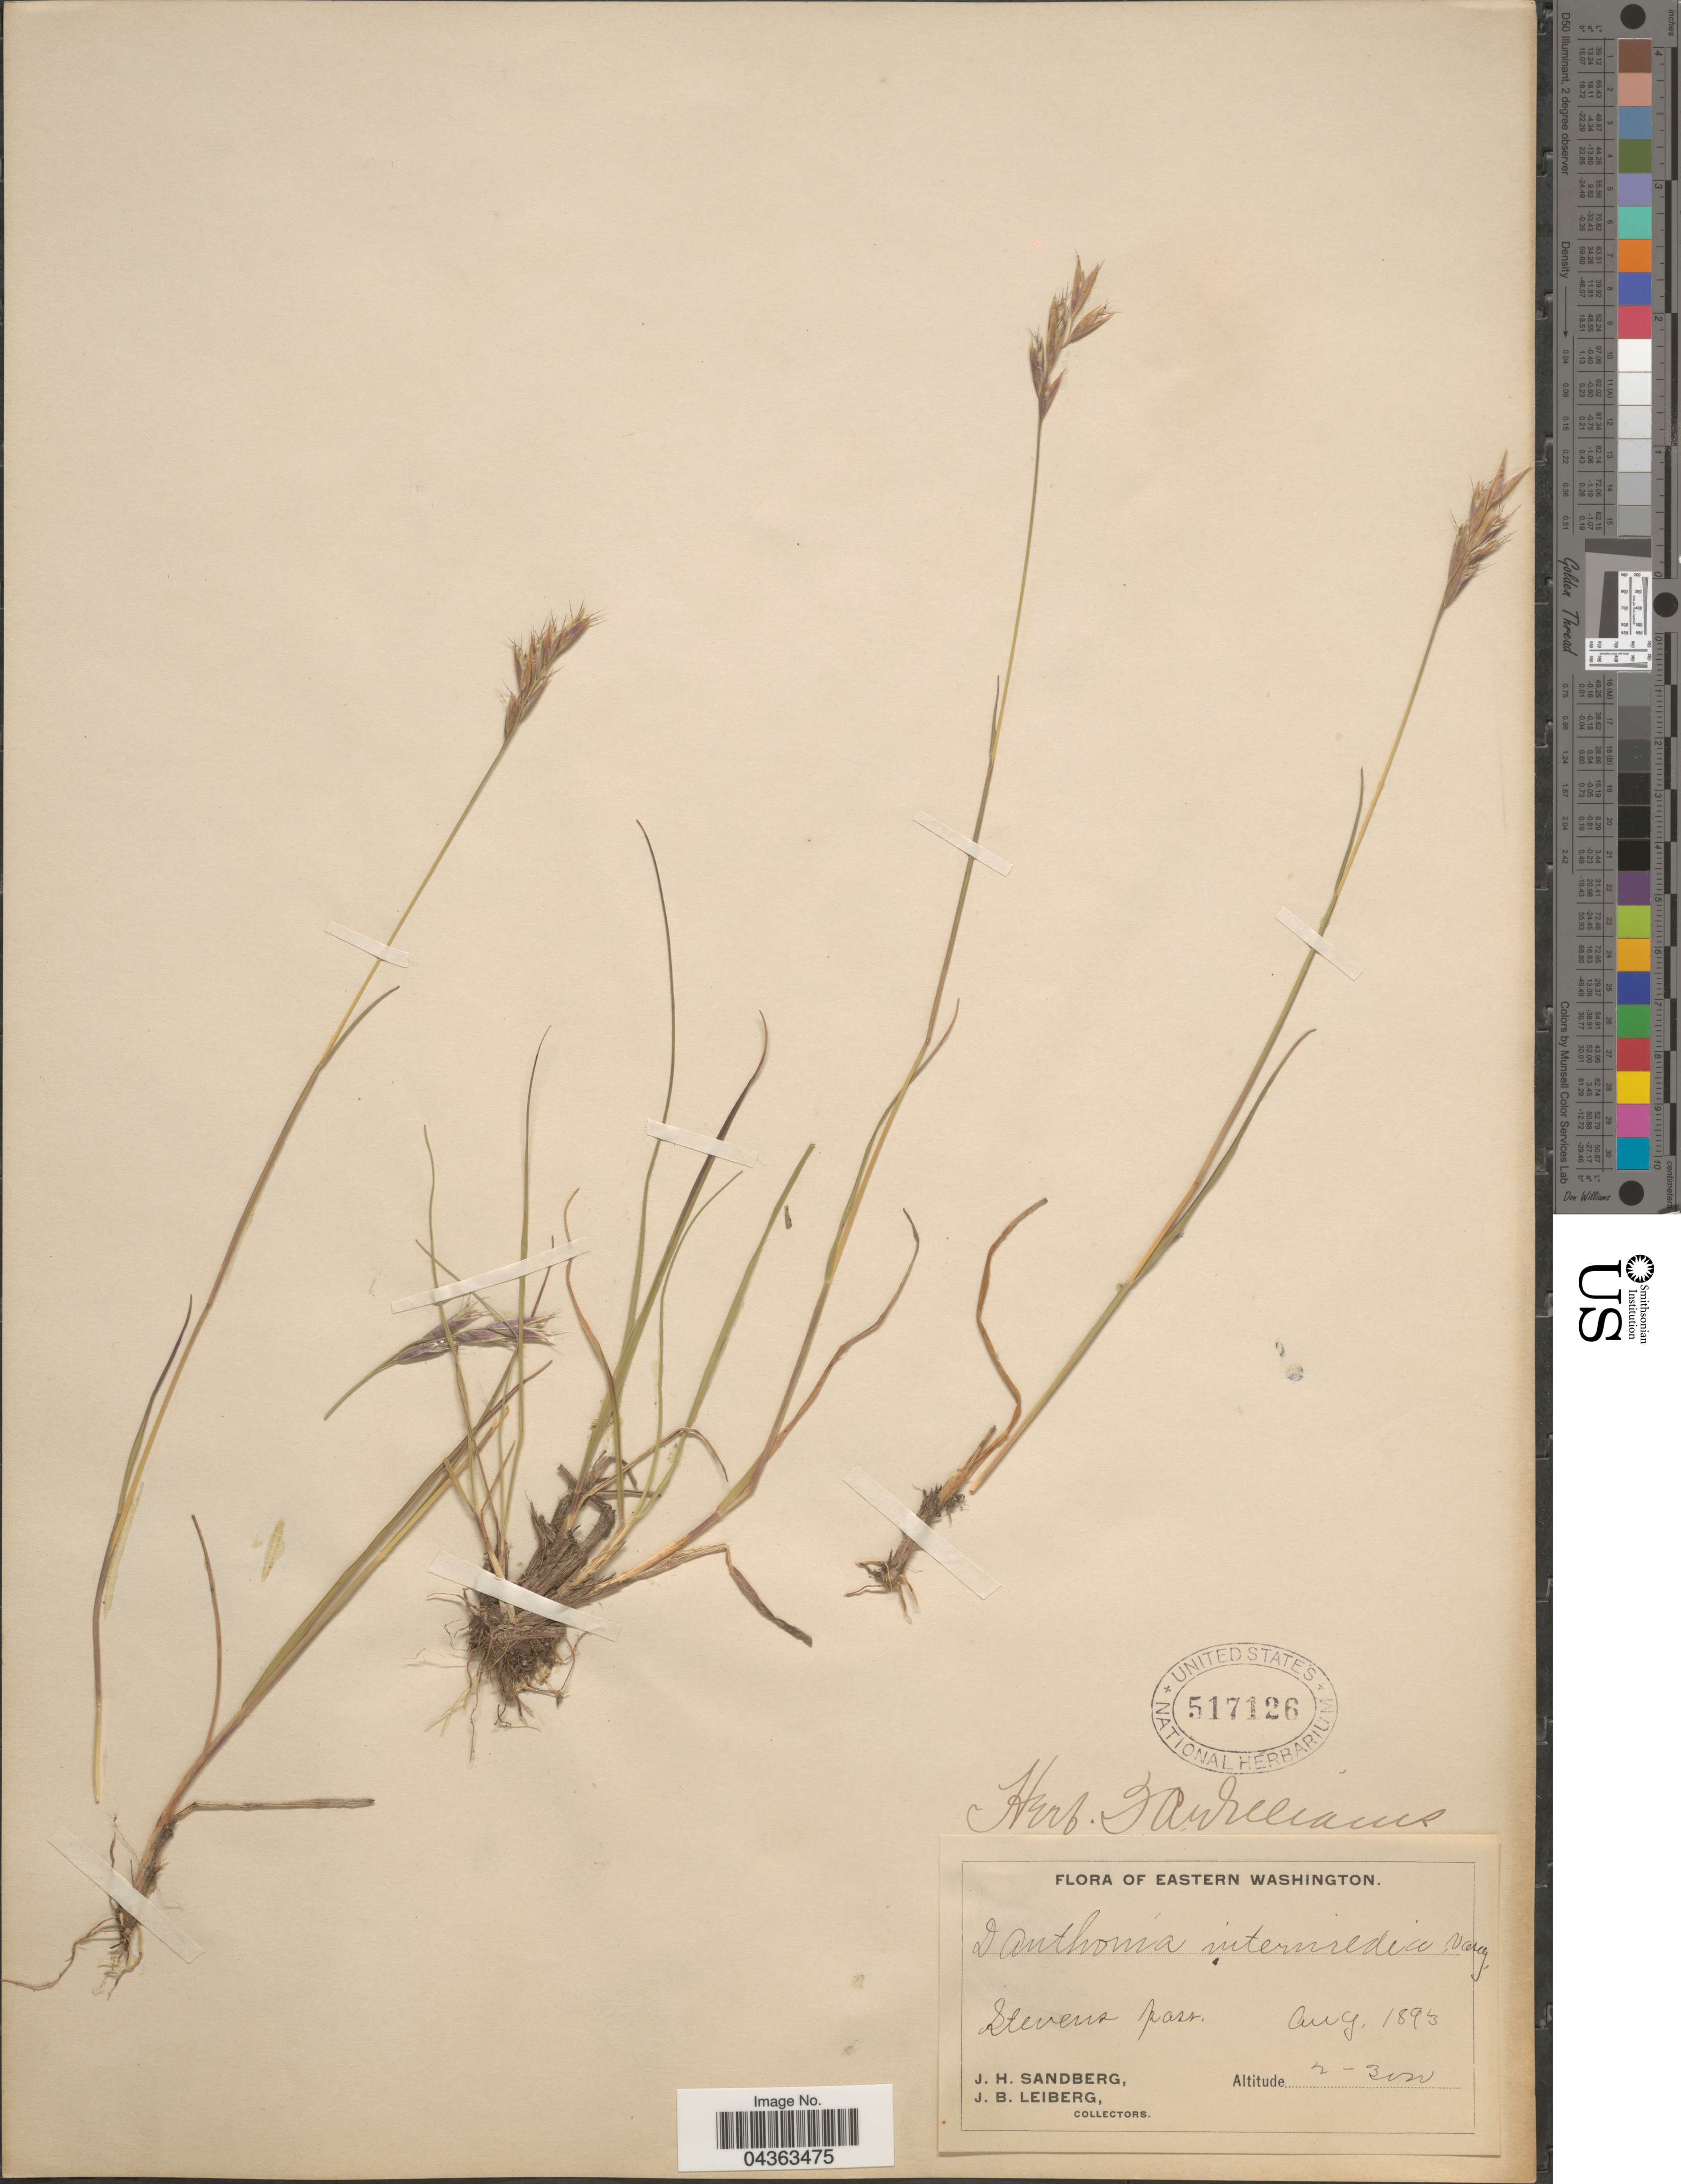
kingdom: Plantae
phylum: Tracheophyta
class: Liliopsida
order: Poales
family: Poaceae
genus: Danthonia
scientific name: Danthonia intermedia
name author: Vasey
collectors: J. H. Sandberg & J. B. Leiberg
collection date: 1893-08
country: United States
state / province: Washington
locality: Eastern Washington. Stevens pass.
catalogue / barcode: US 517126